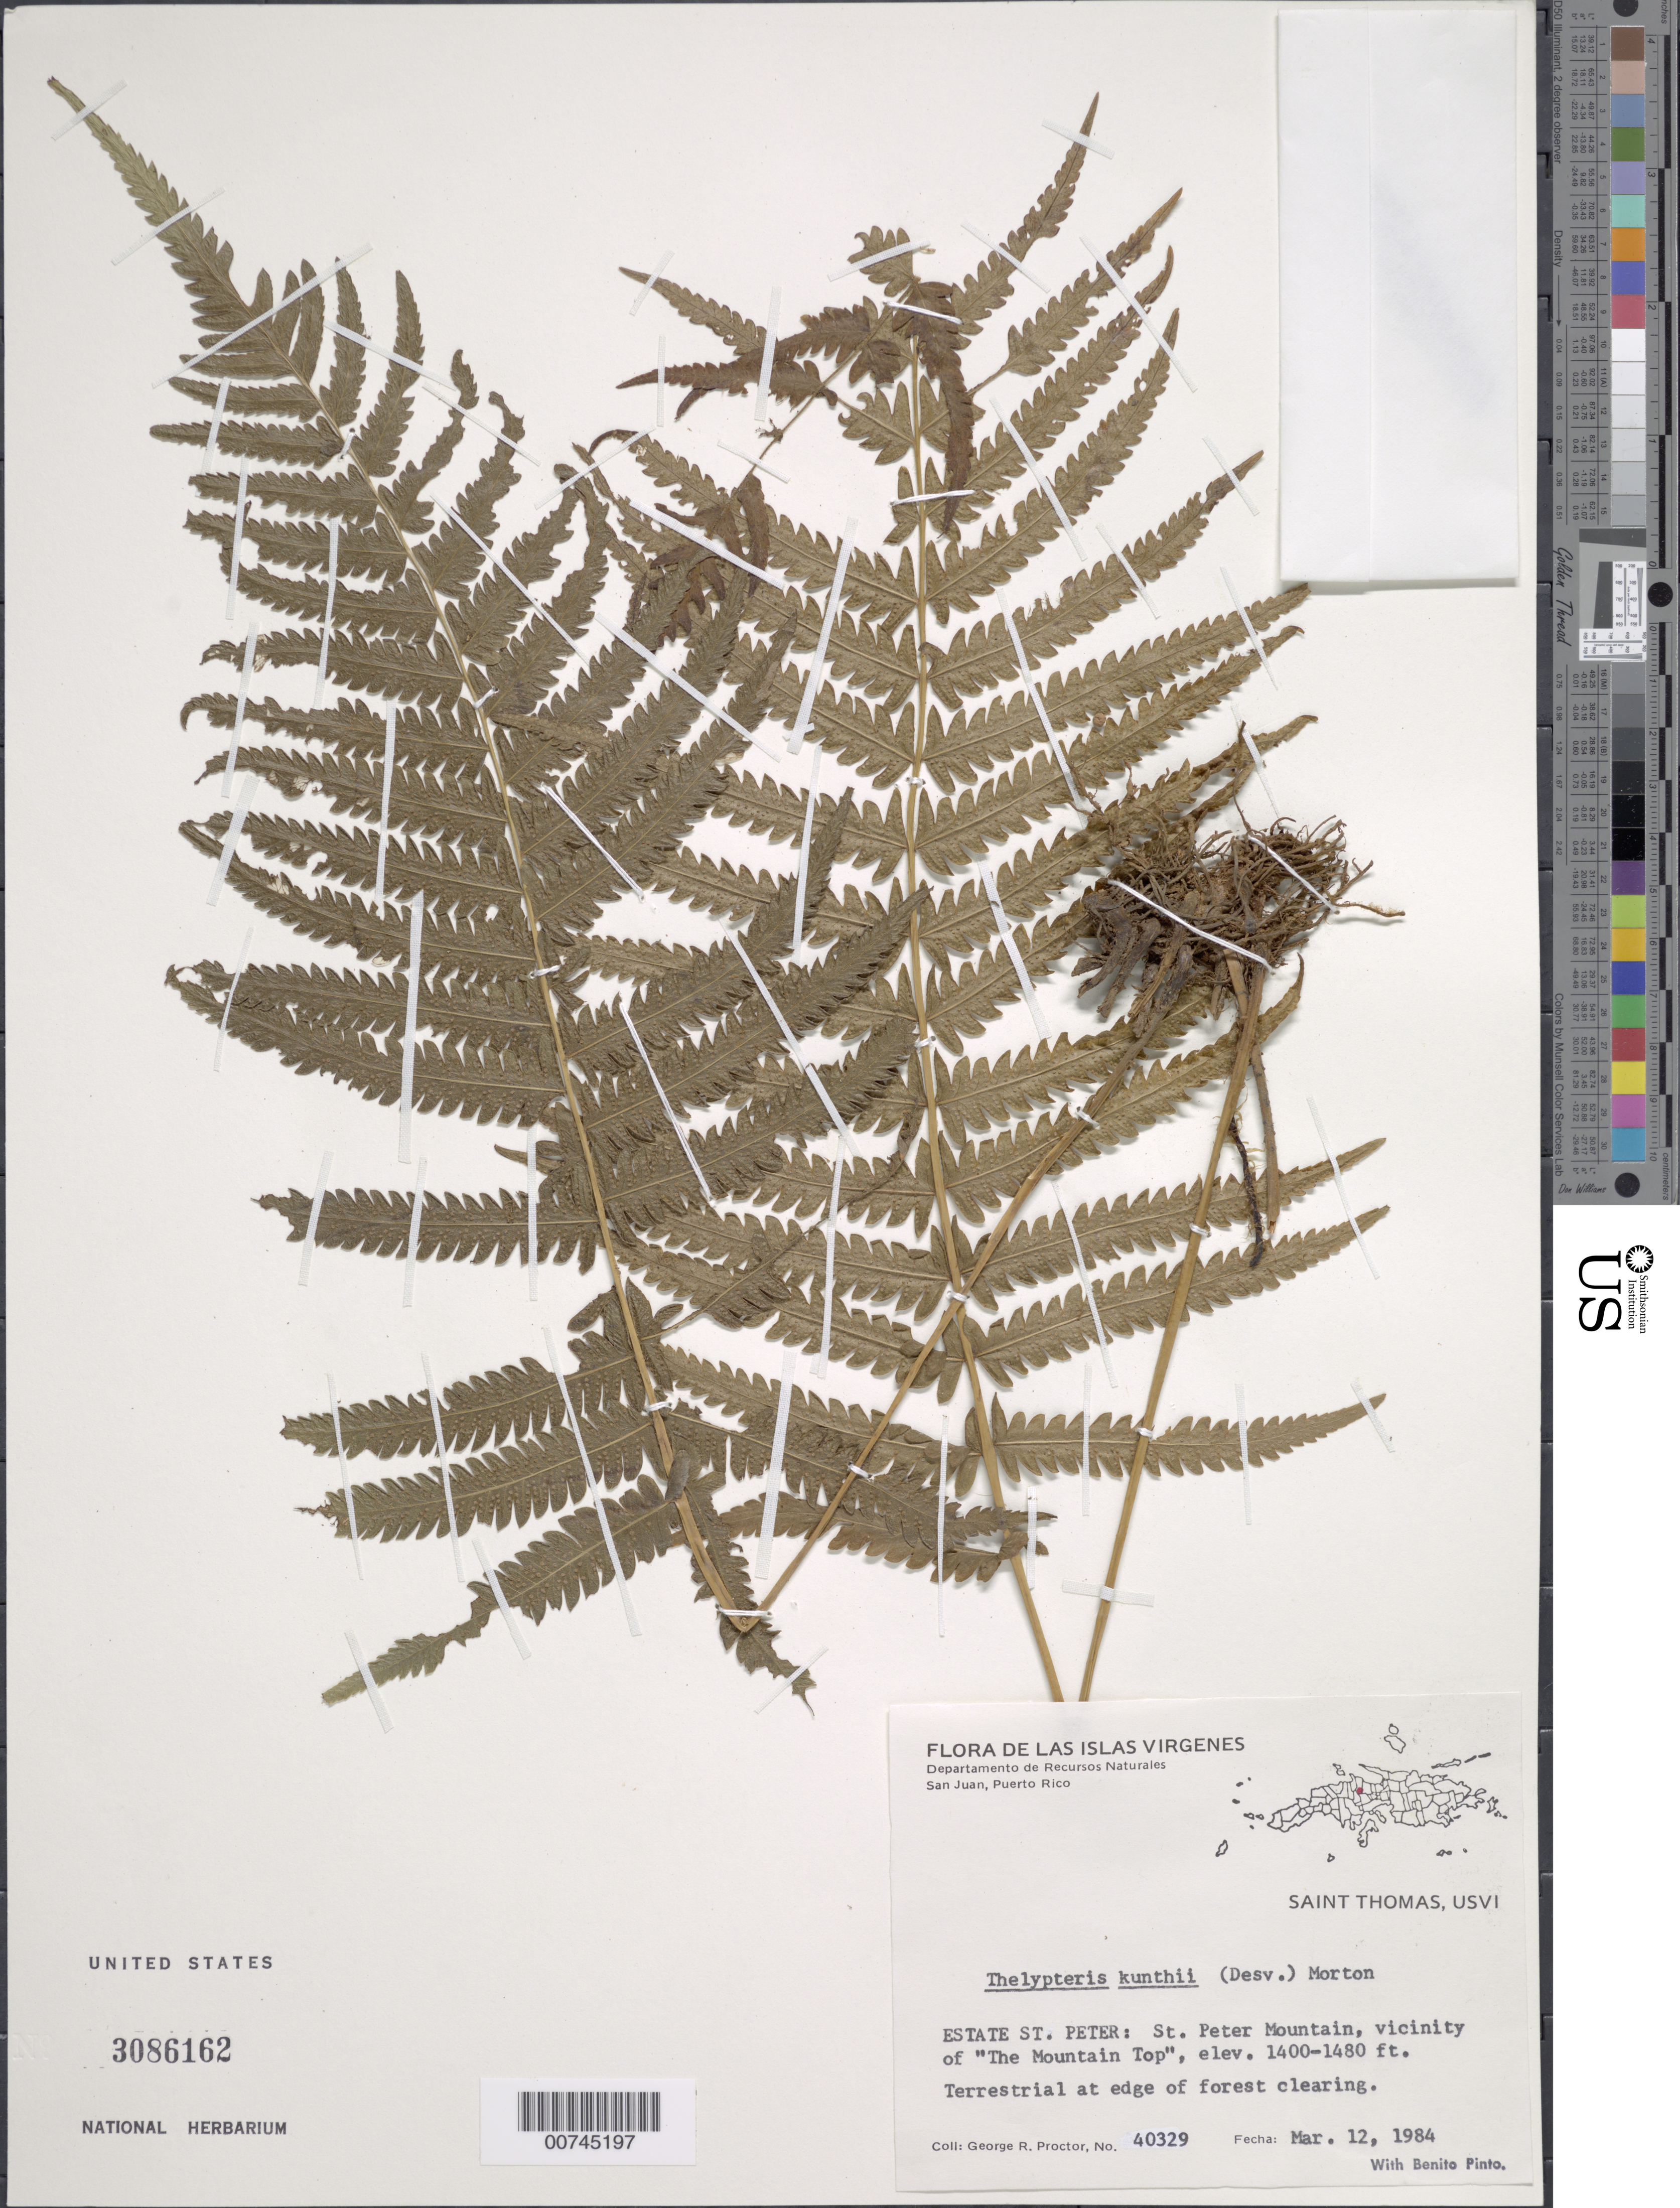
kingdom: Plantae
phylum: Tracheophyta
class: Polypodiopsida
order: Polypodiales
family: Thelypteridaceae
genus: Christella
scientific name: Christella kunthii comb. ined.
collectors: G. R. Proctor & B. Pinto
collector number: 40329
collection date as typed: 12 Mar 1984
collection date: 1984-03-12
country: U.S. Virgin Islands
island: St. Thomas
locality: Estate St. Peter: St. Peter Mountain, vicinity of "The Mountain Top"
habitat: Terrestrial at edge of forest clearing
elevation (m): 427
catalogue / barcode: US 3086162